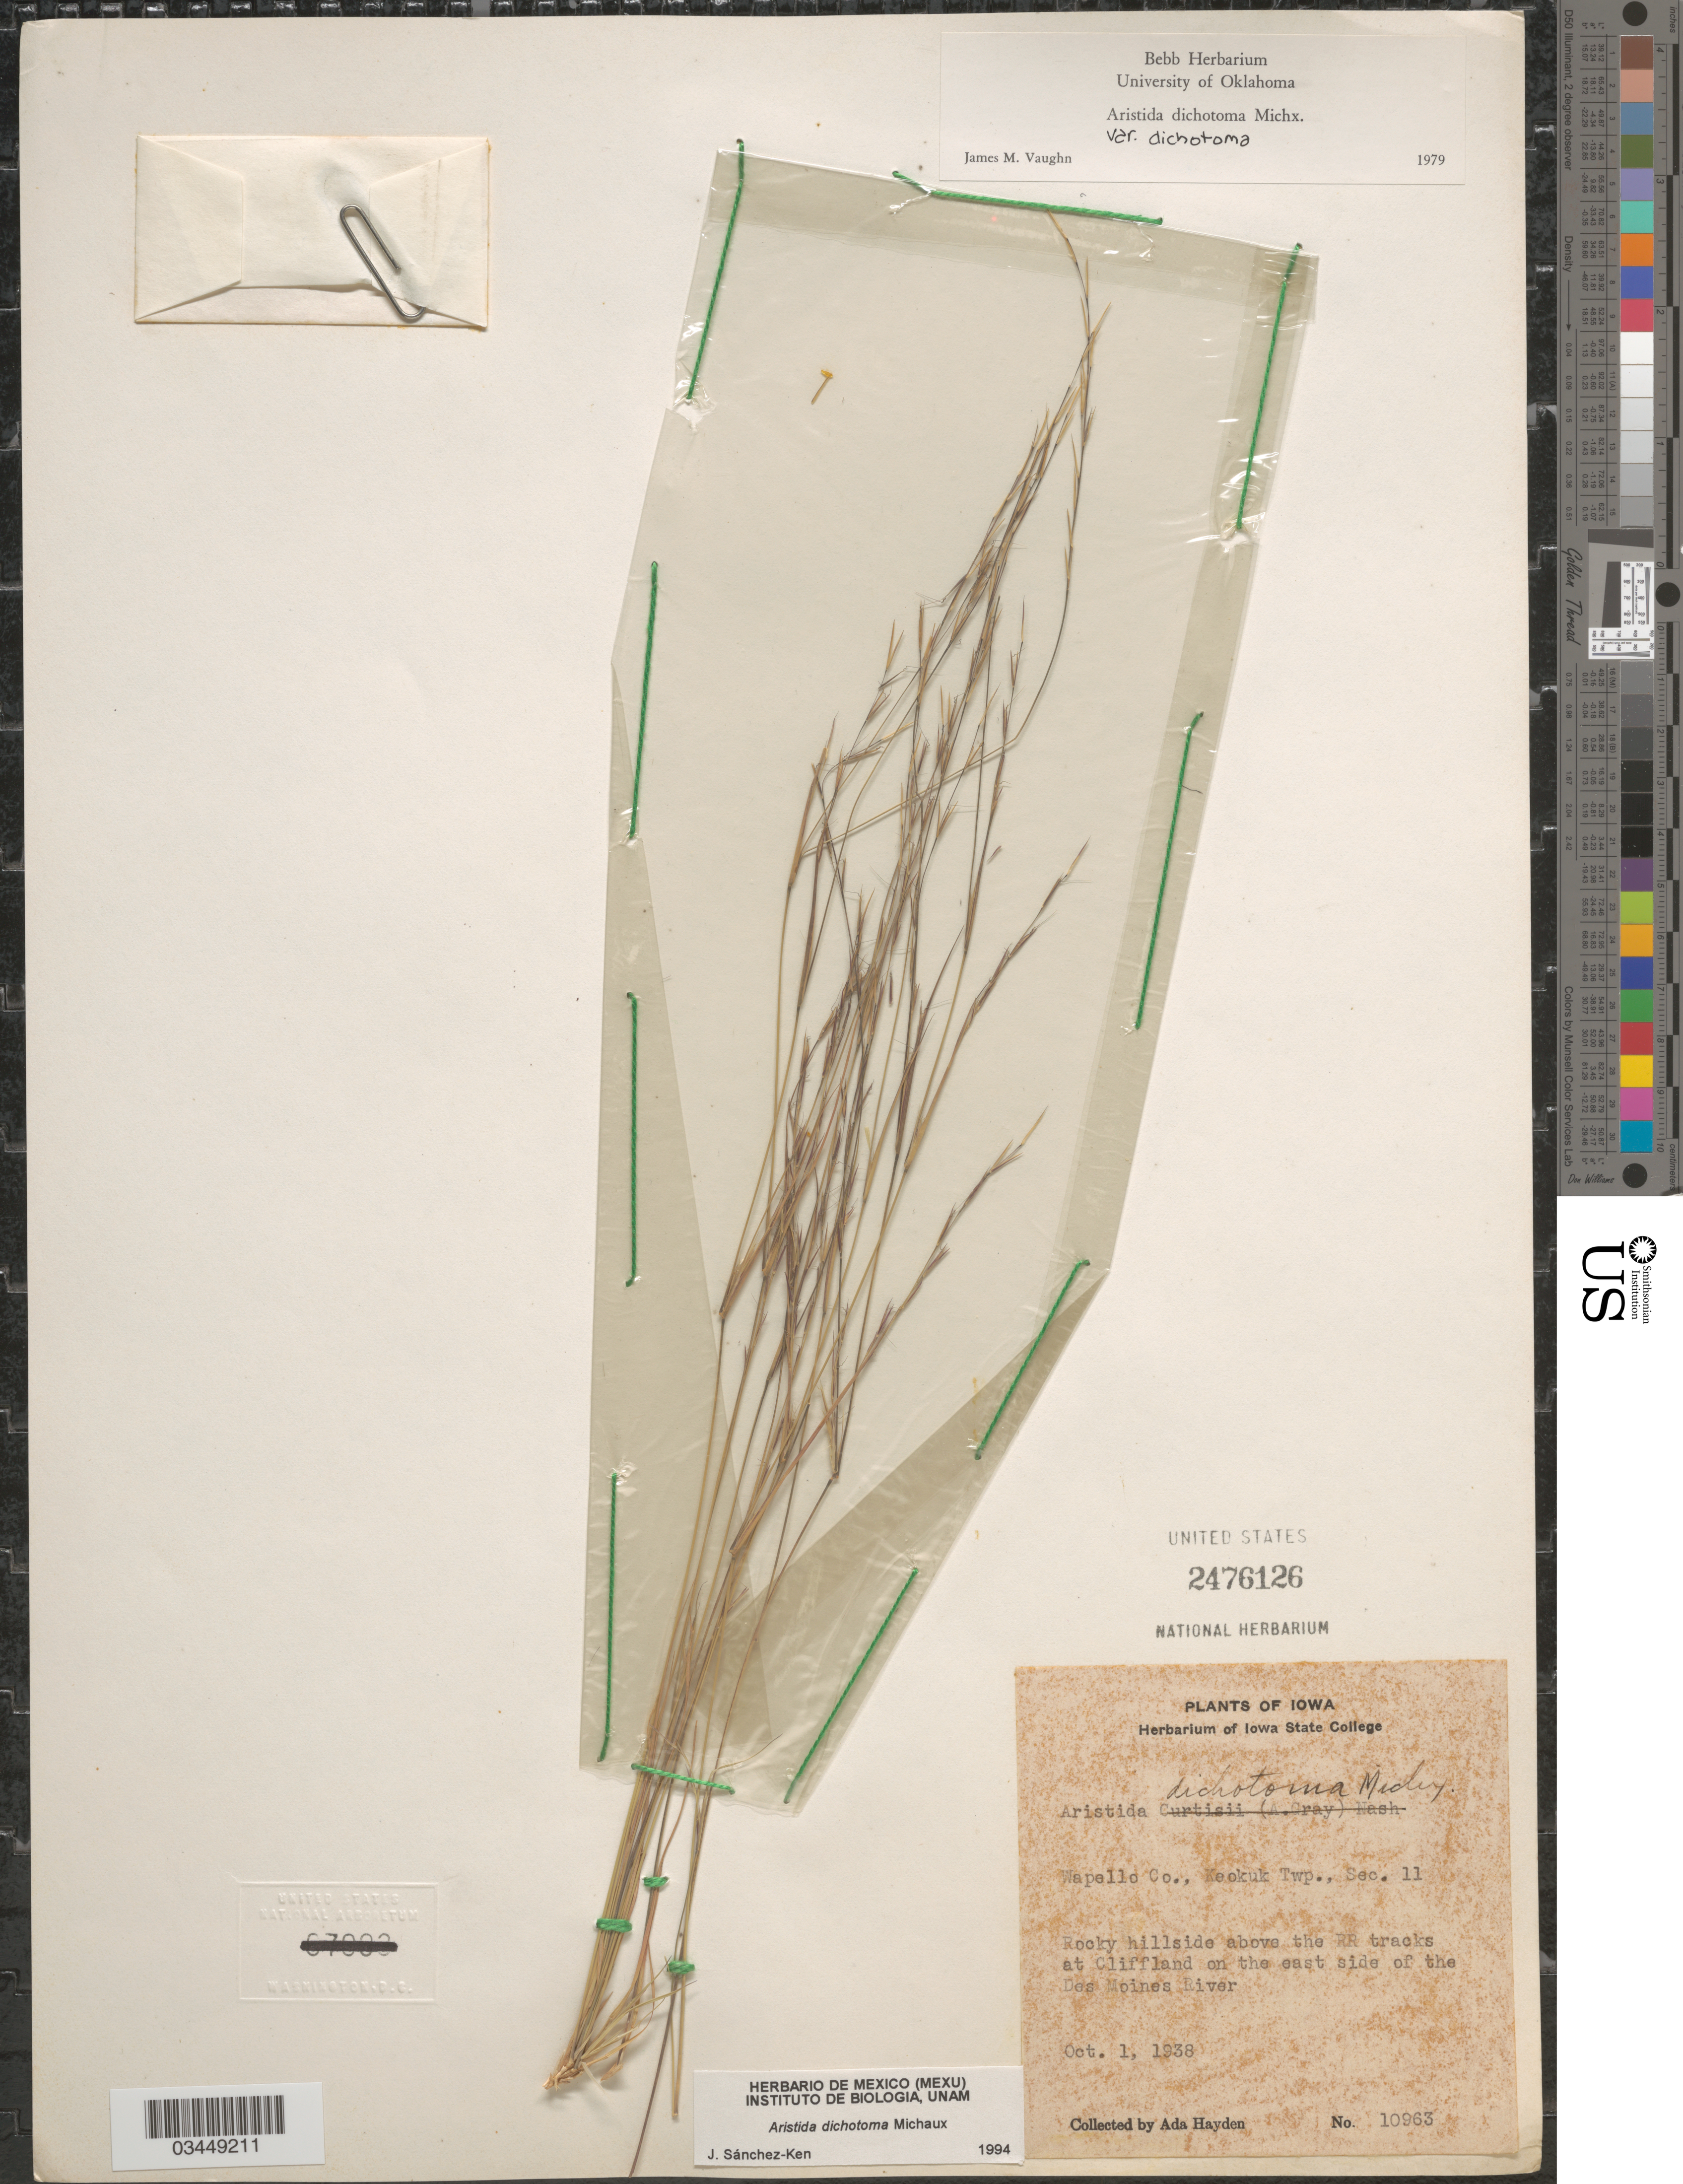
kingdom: Plantae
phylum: Tracheophyta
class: Liliopsida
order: Poales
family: Poaceae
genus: Aristida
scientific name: Aristida dichotoma var. dichotoma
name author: Michx.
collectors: Ada Hayden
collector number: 10963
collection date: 1938-10-01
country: United States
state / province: Iowa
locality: Wapello Co., Keokuk Twp., Sec. 11. Rocky hillside above the RR tracks at Cliffland on the east side of the Des Moines River.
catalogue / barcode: US 2476126